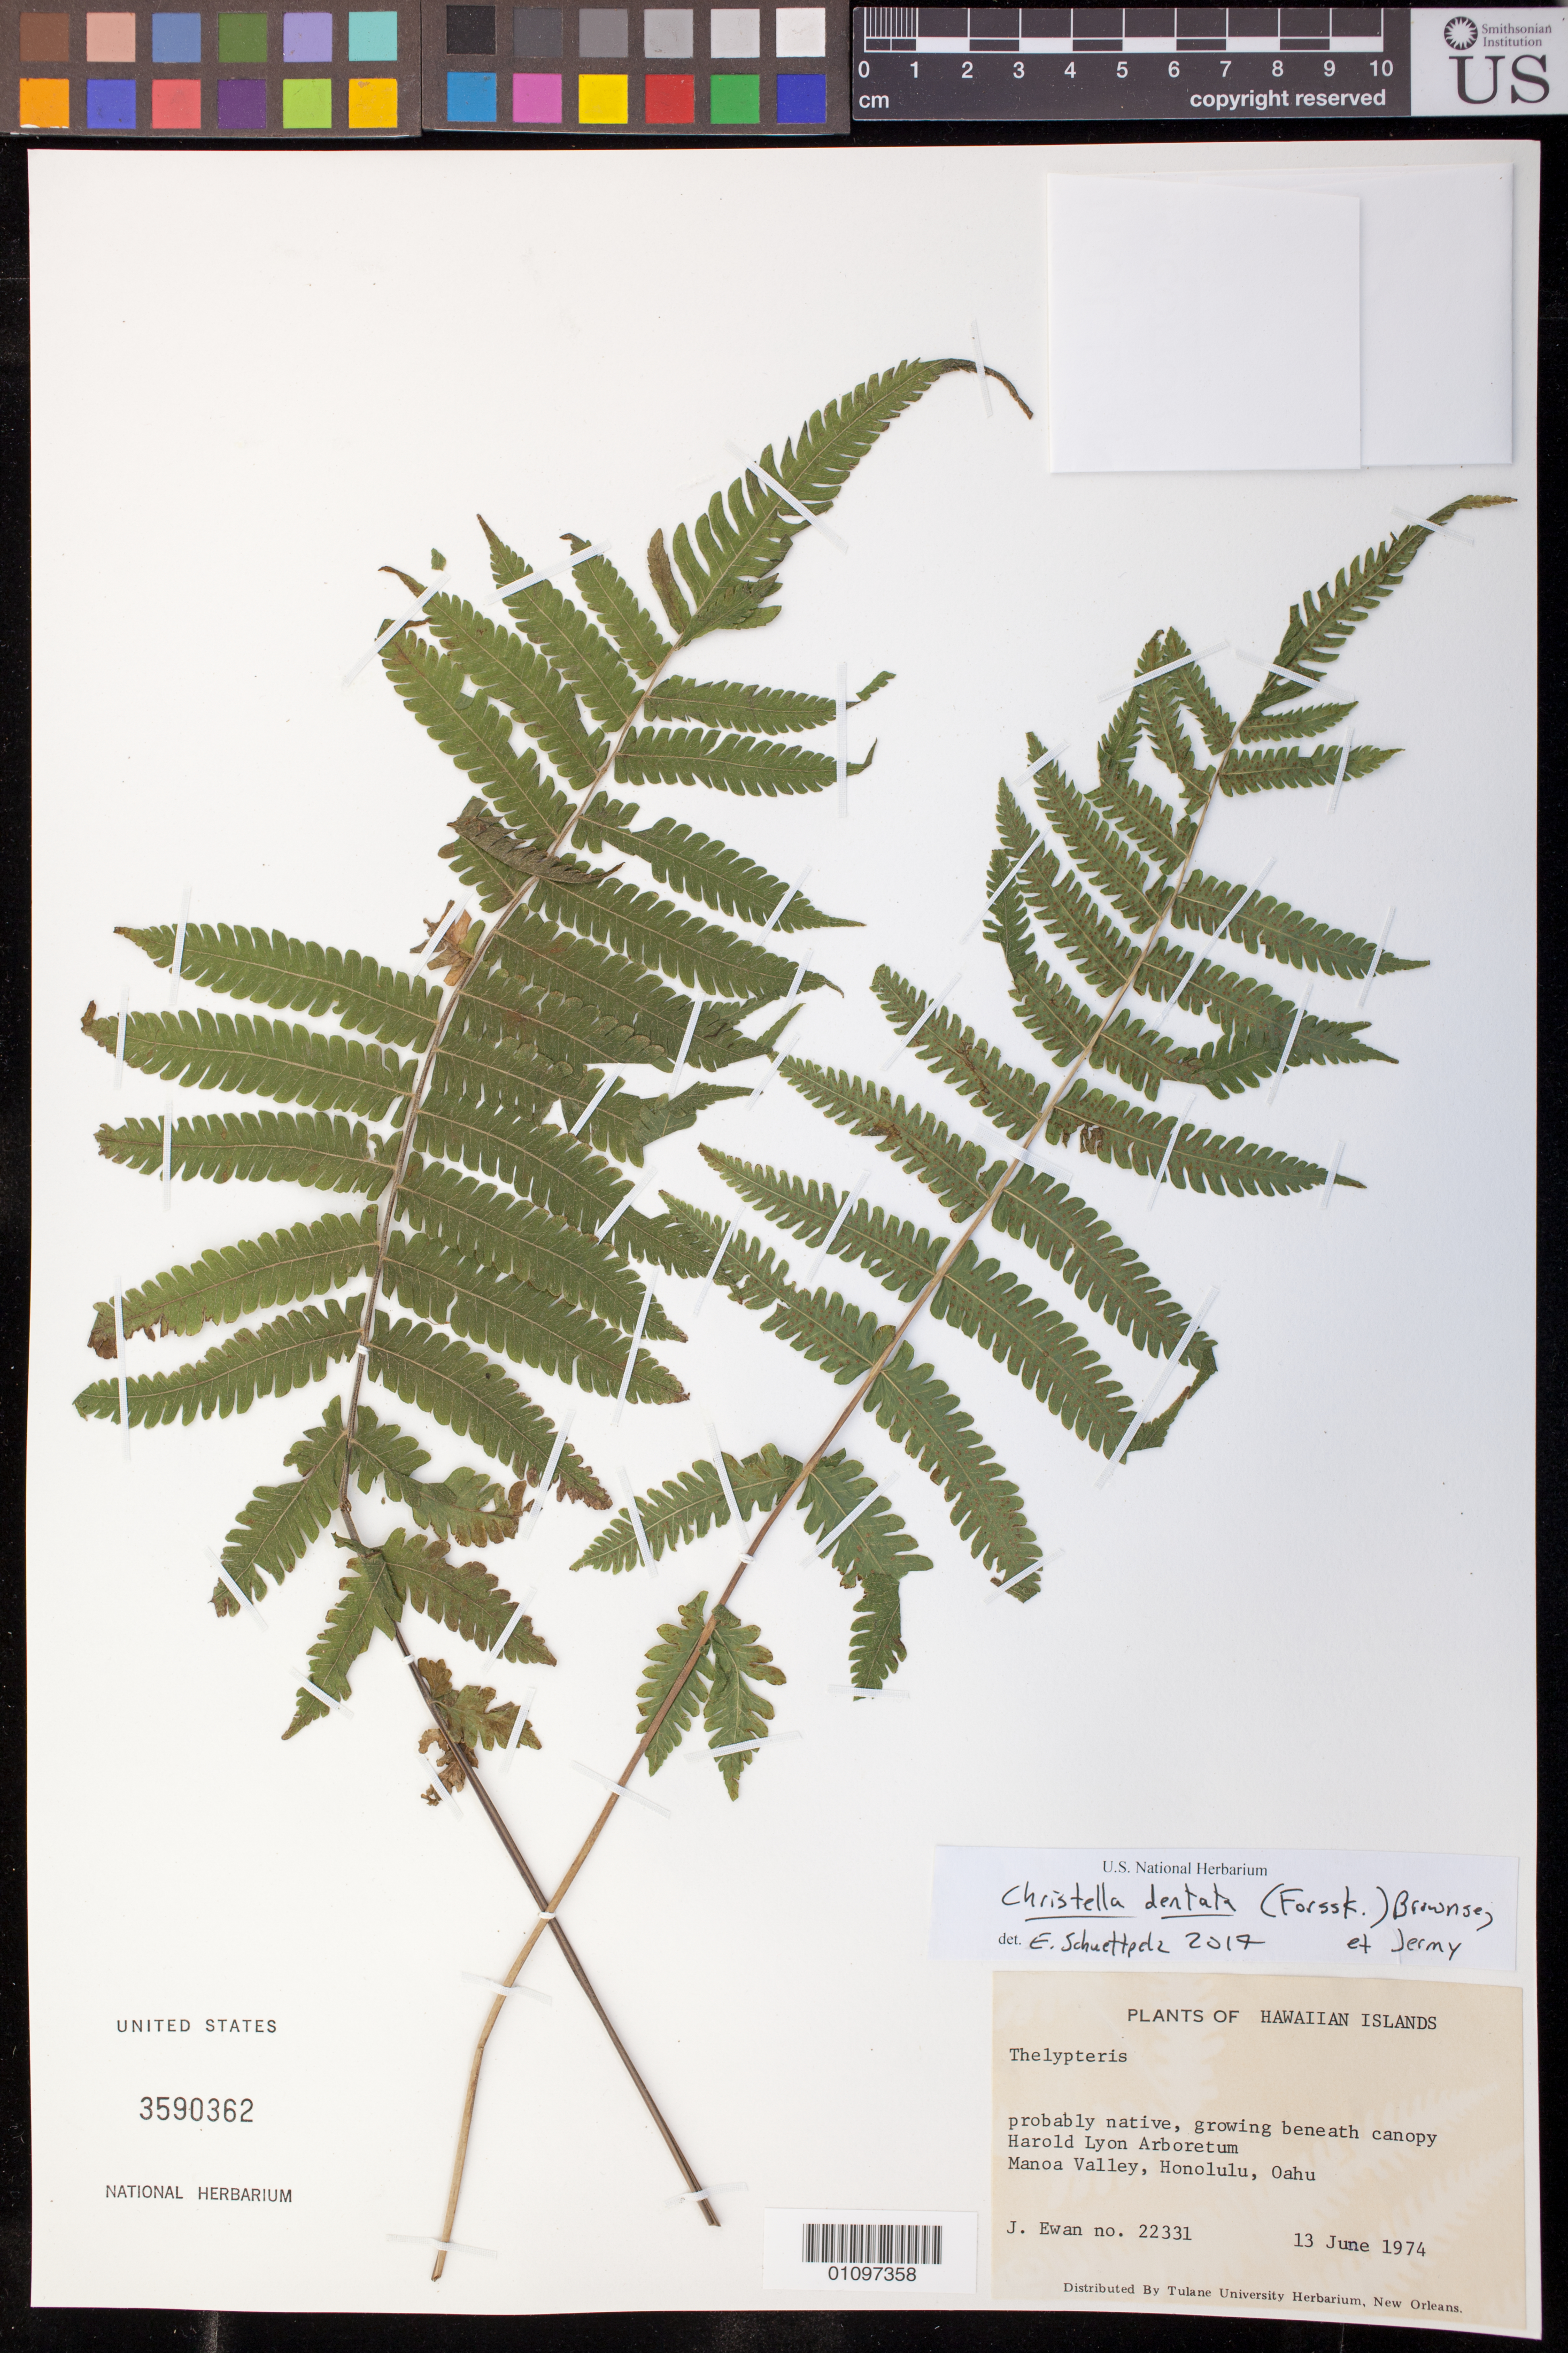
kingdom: Plantae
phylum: Tracheophyta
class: Polypodiopsida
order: Polypodiales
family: Thelypteridaceae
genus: Christella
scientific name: Christella dentata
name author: (Forssk.) Brownsey & Jermy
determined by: Schuettpelz, E., (US), Smithsonian Institution - National Museum of Natural History (UNITED STATES)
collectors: J. A. Ewan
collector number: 22331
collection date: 1974-06-13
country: United States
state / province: Hawaii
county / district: Honolulu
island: Oahu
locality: Honolulu, Manoa Valley, Harold Lyon Arboretum.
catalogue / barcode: US 3590362